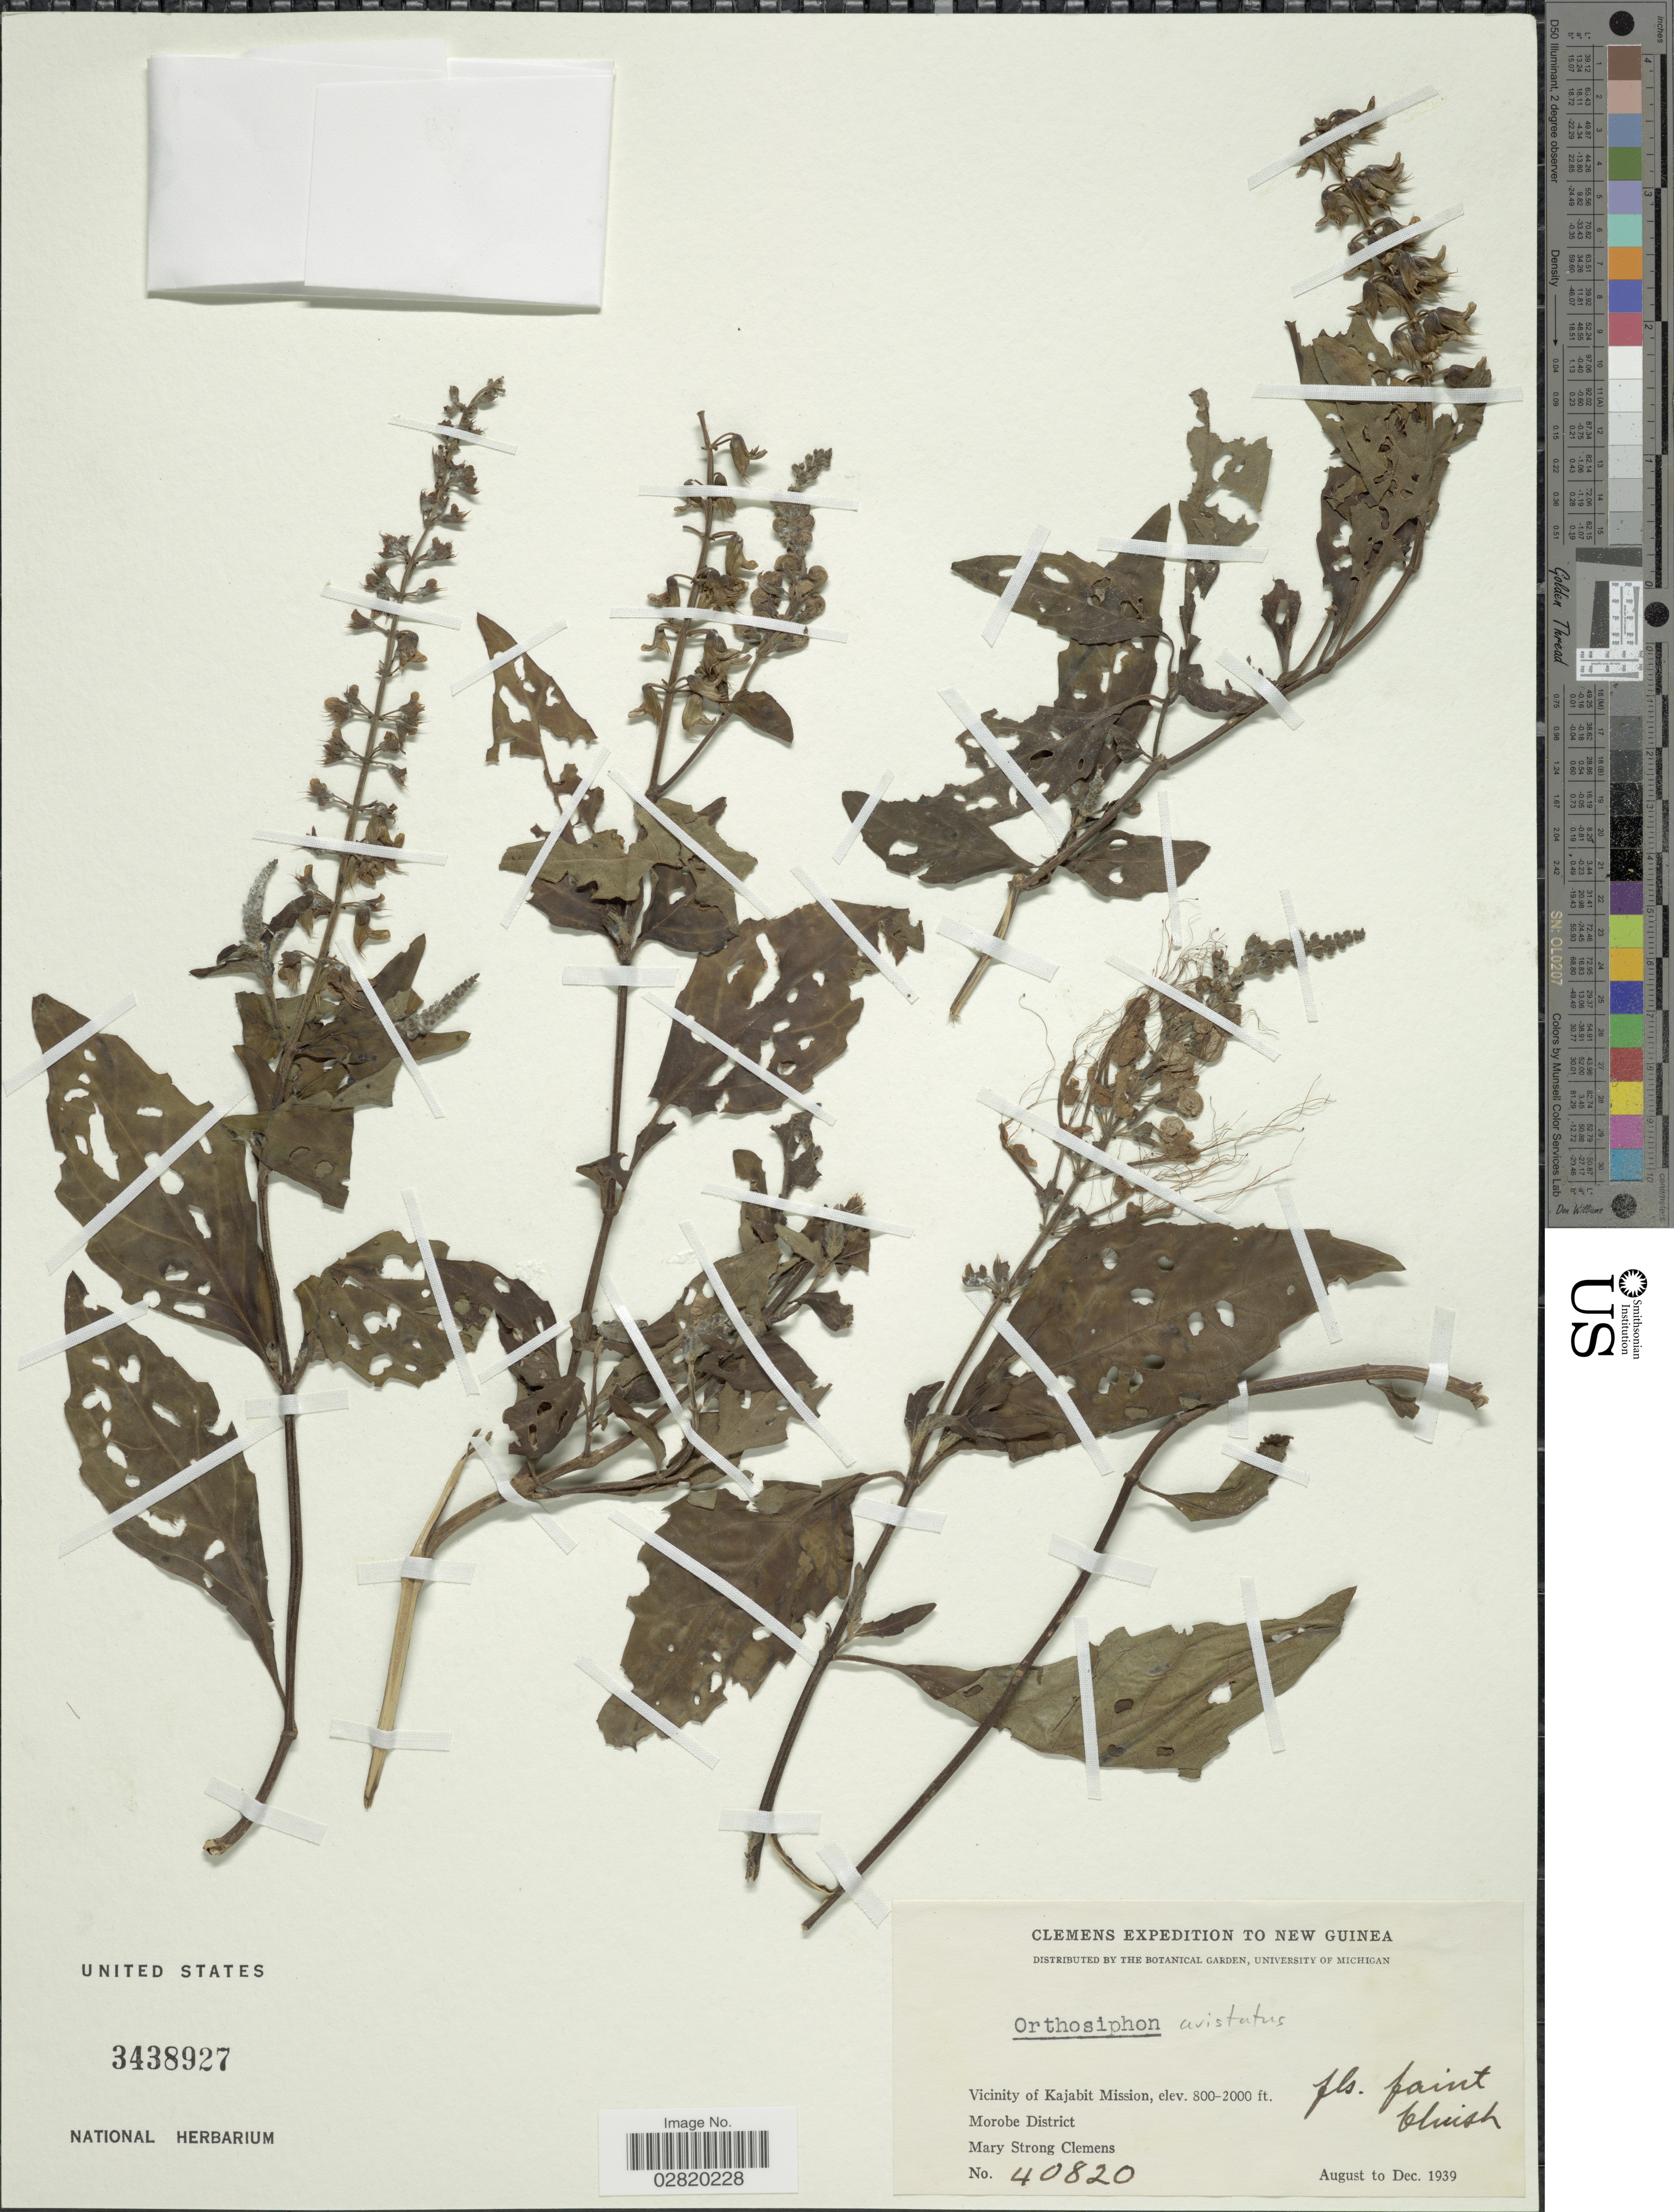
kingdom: Plantae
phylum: Tracheophyta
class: Magnoliopsida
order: Lamiales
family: Lamiaceae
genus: Orthosiphon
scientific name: Orthosiphon aristatus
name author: (Blume) Miq.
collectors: M. S. Clemens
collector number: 40820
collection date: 1939-08/1939-12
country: Papua New Guinea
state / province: Morobe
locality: New Guinea. Vicinity of Kajabit Mission. Morobe District.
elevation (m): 244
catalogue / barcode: US 3438927